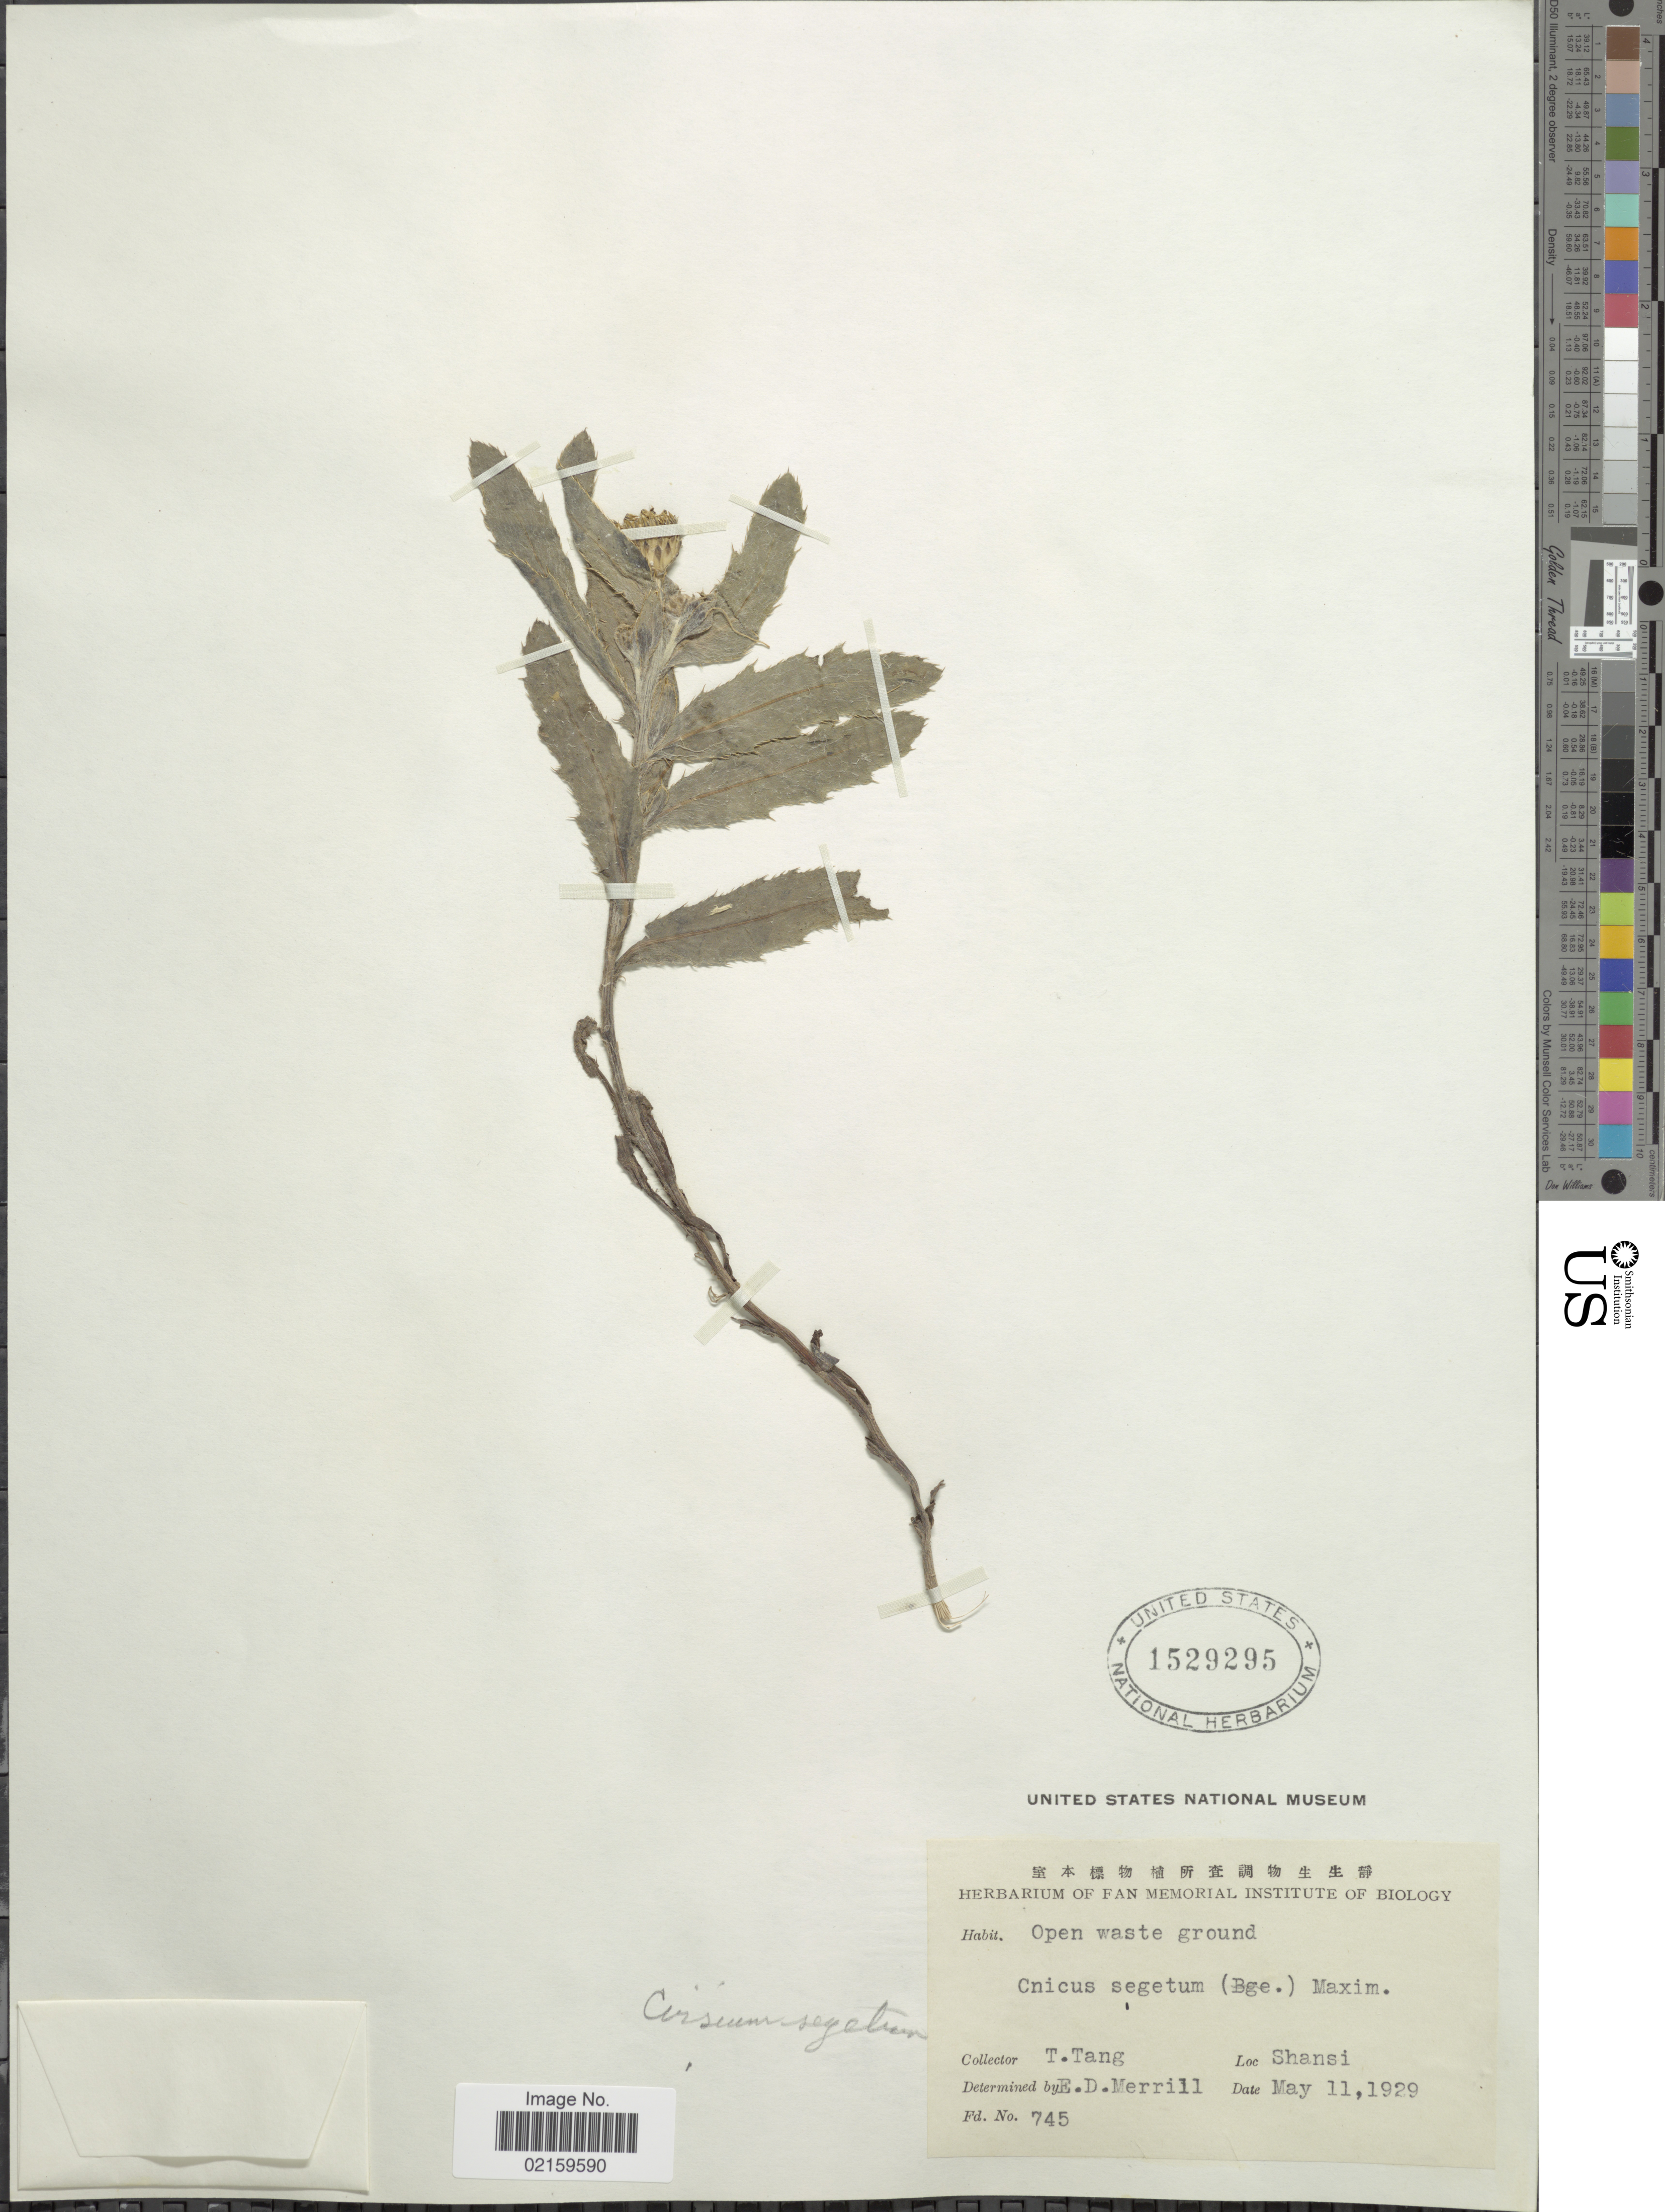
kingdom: Plantae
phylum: Tracheophyta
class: Magnoliopsida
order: Asterales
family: Asteraceae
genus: Breea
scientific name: Breea segeta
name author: (Bunge) Kitam.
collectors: T. Tang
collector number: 745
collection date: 1929-05-11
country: China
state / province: Shanxi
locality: Shansi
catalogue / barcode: US 1529295